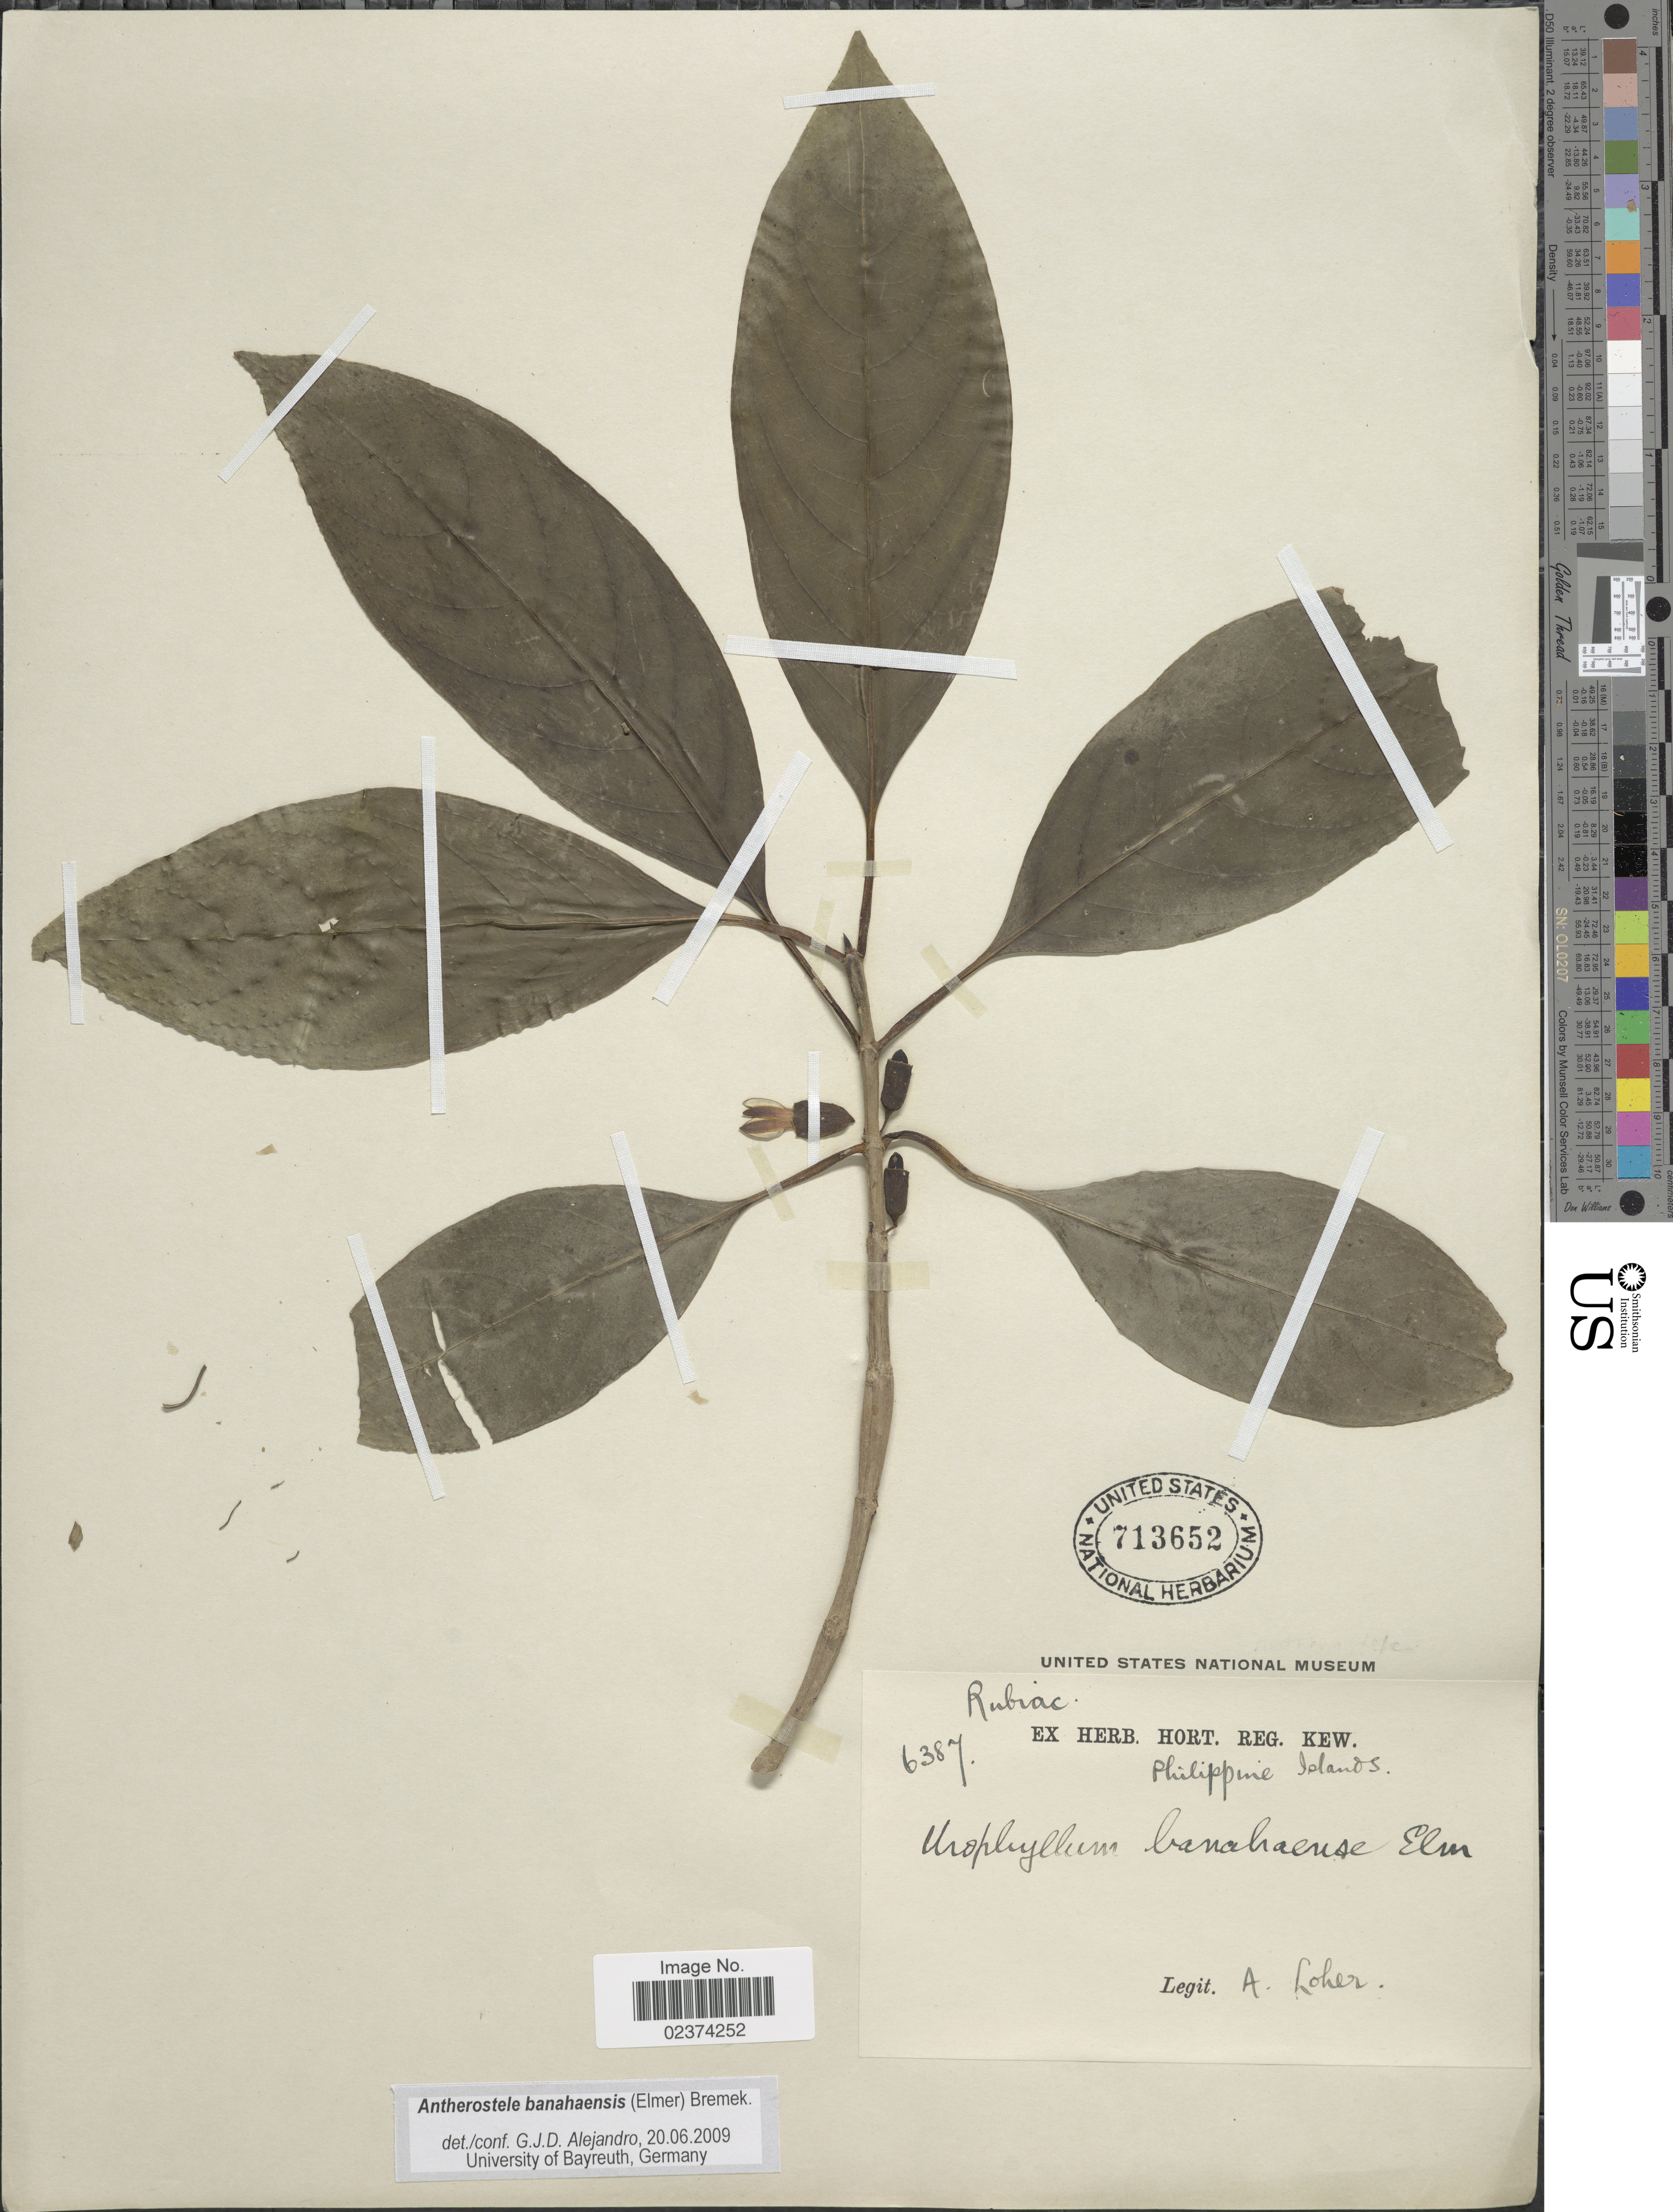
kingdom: Plantae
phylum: Tracheophyta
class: Magnoliopsida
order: Gentianales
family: Rubiaceae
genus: Antherostele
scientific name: Antherostele banahaensis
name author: (Elmer) Bremek.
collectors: A. Loher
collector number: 6387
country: Philippines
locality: Philippine Islands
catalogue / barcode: US 713652